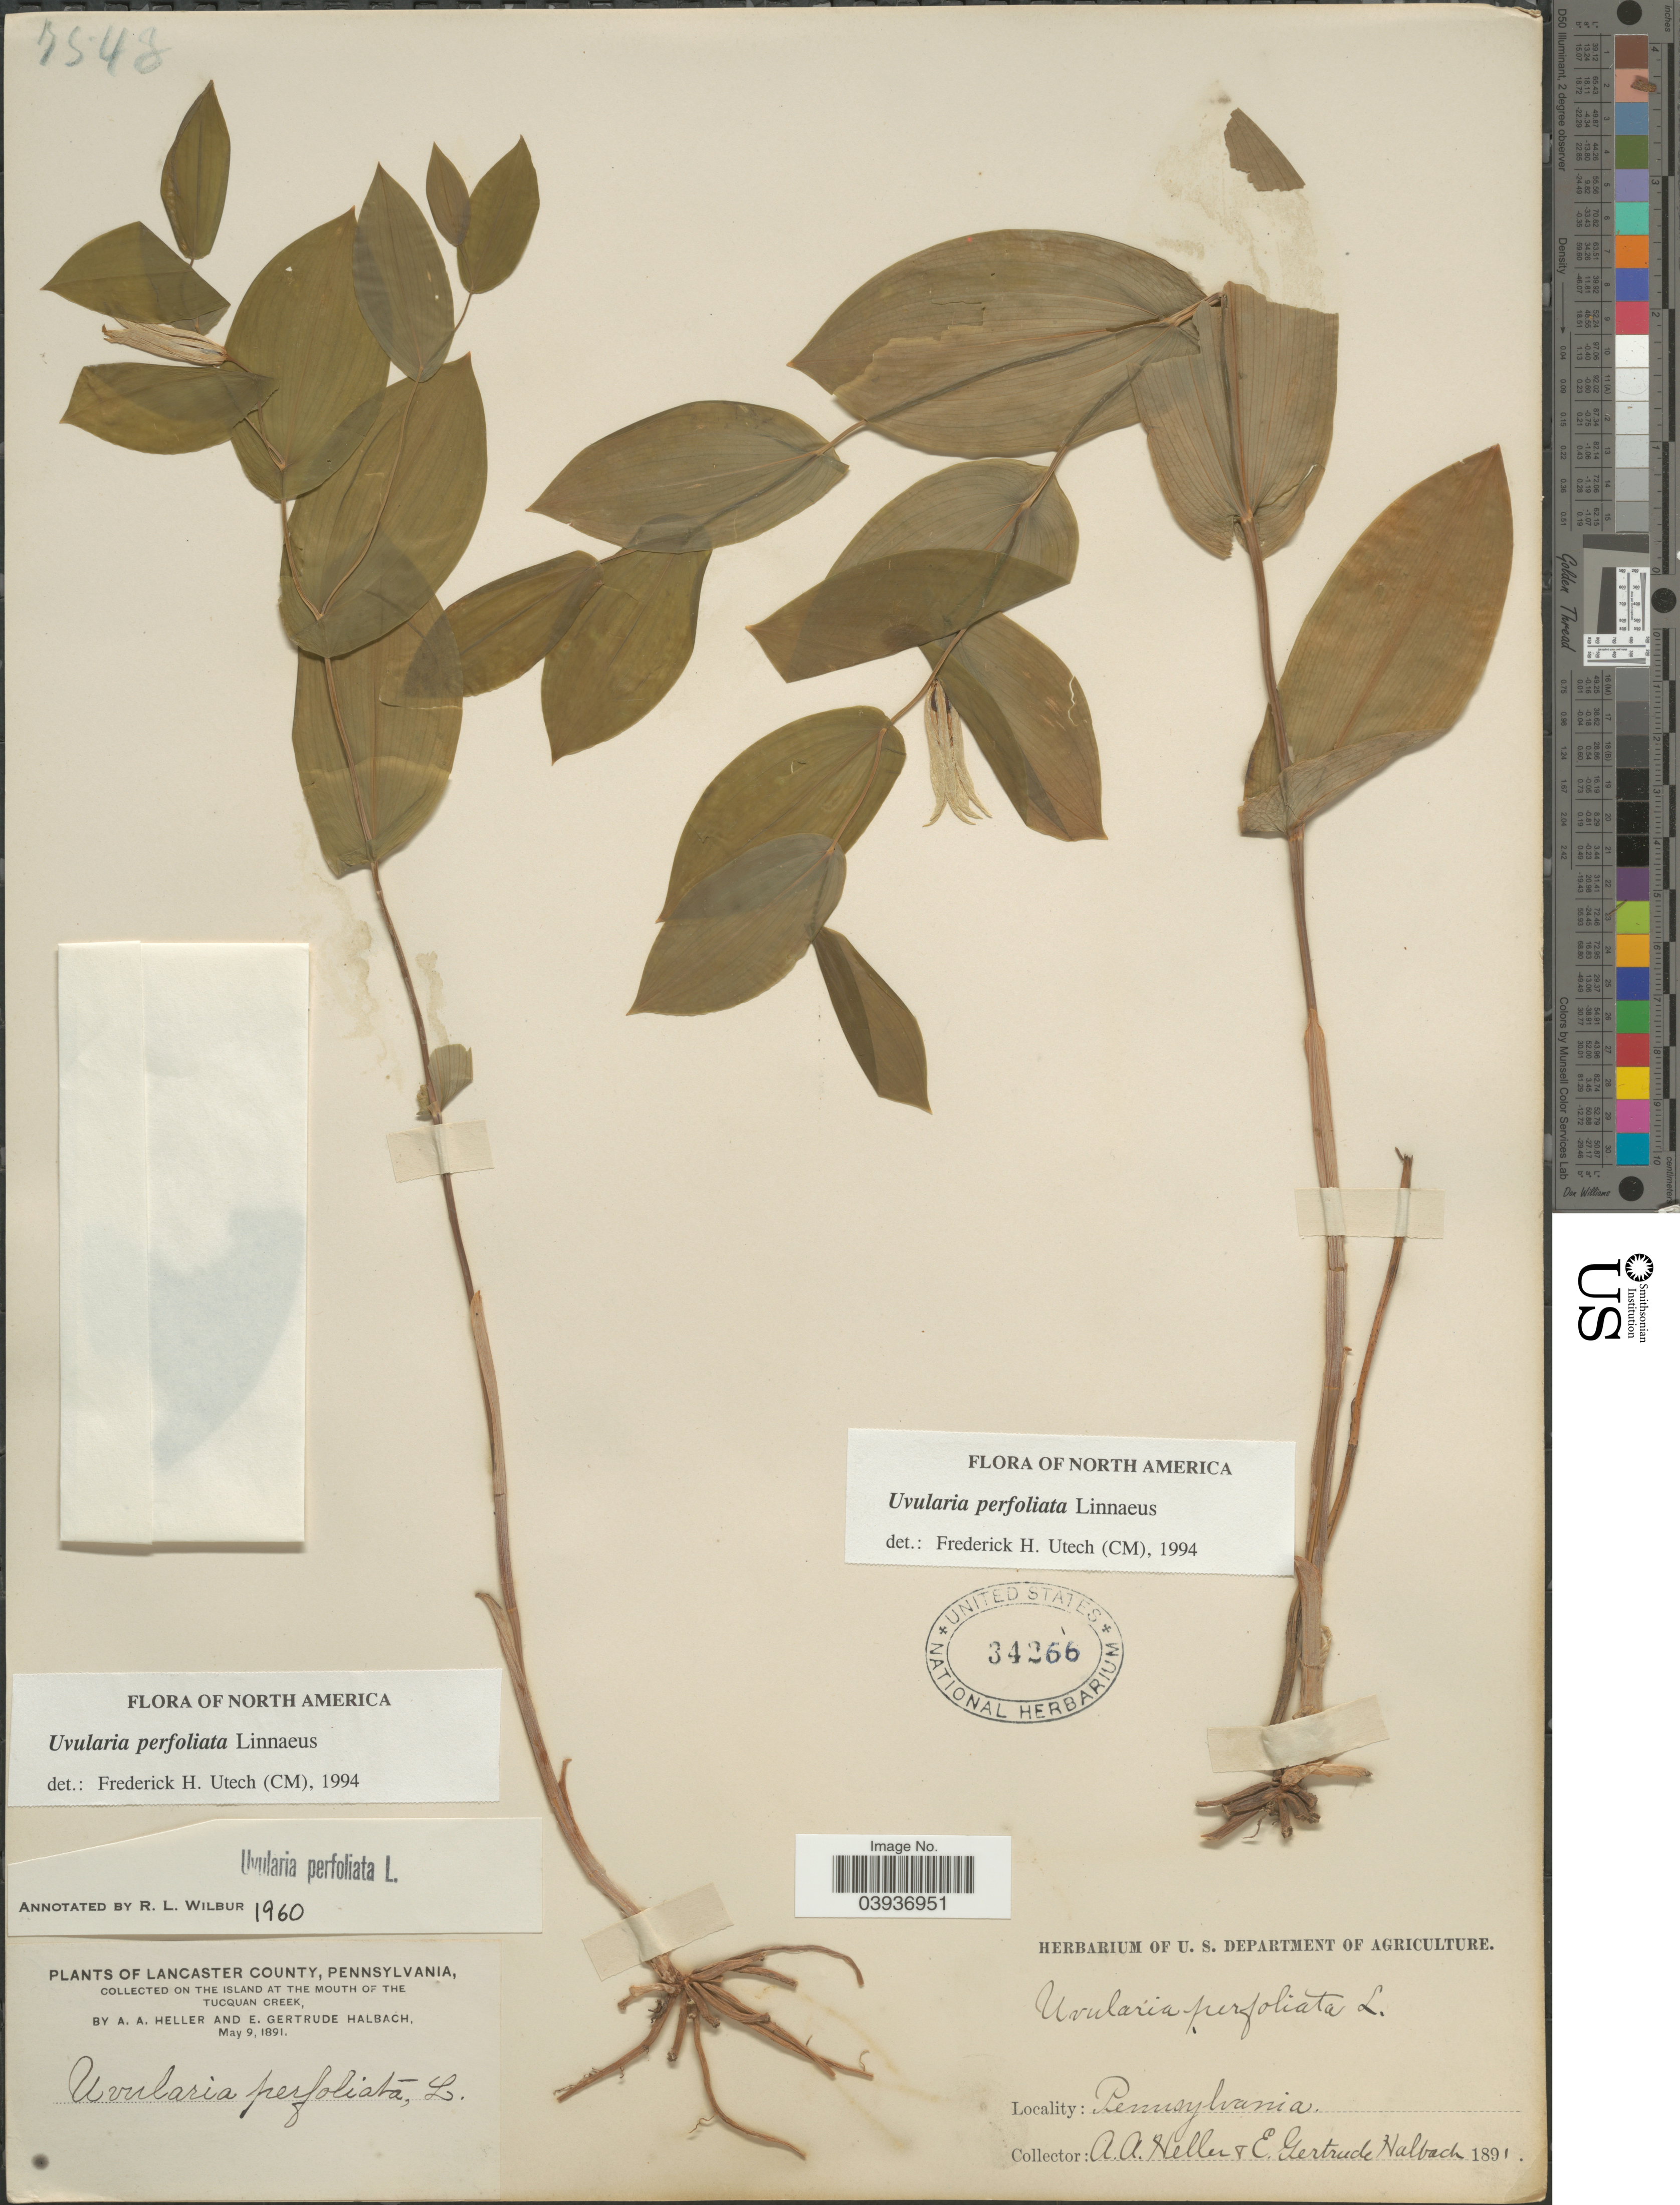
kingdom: Plantae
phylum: Tracheophyta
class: Liliopsida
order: Liliales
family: Colchicaceae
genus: Uvularia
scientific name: Uvularia perfoliata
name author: L.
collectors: A. A. Heller & E. G. Halbach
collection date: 1891-05-09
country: United States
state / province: Pennsylvania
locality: Lancaster County, on the island at the Mouth of the Tucquan Creek.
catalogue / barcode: US 34266